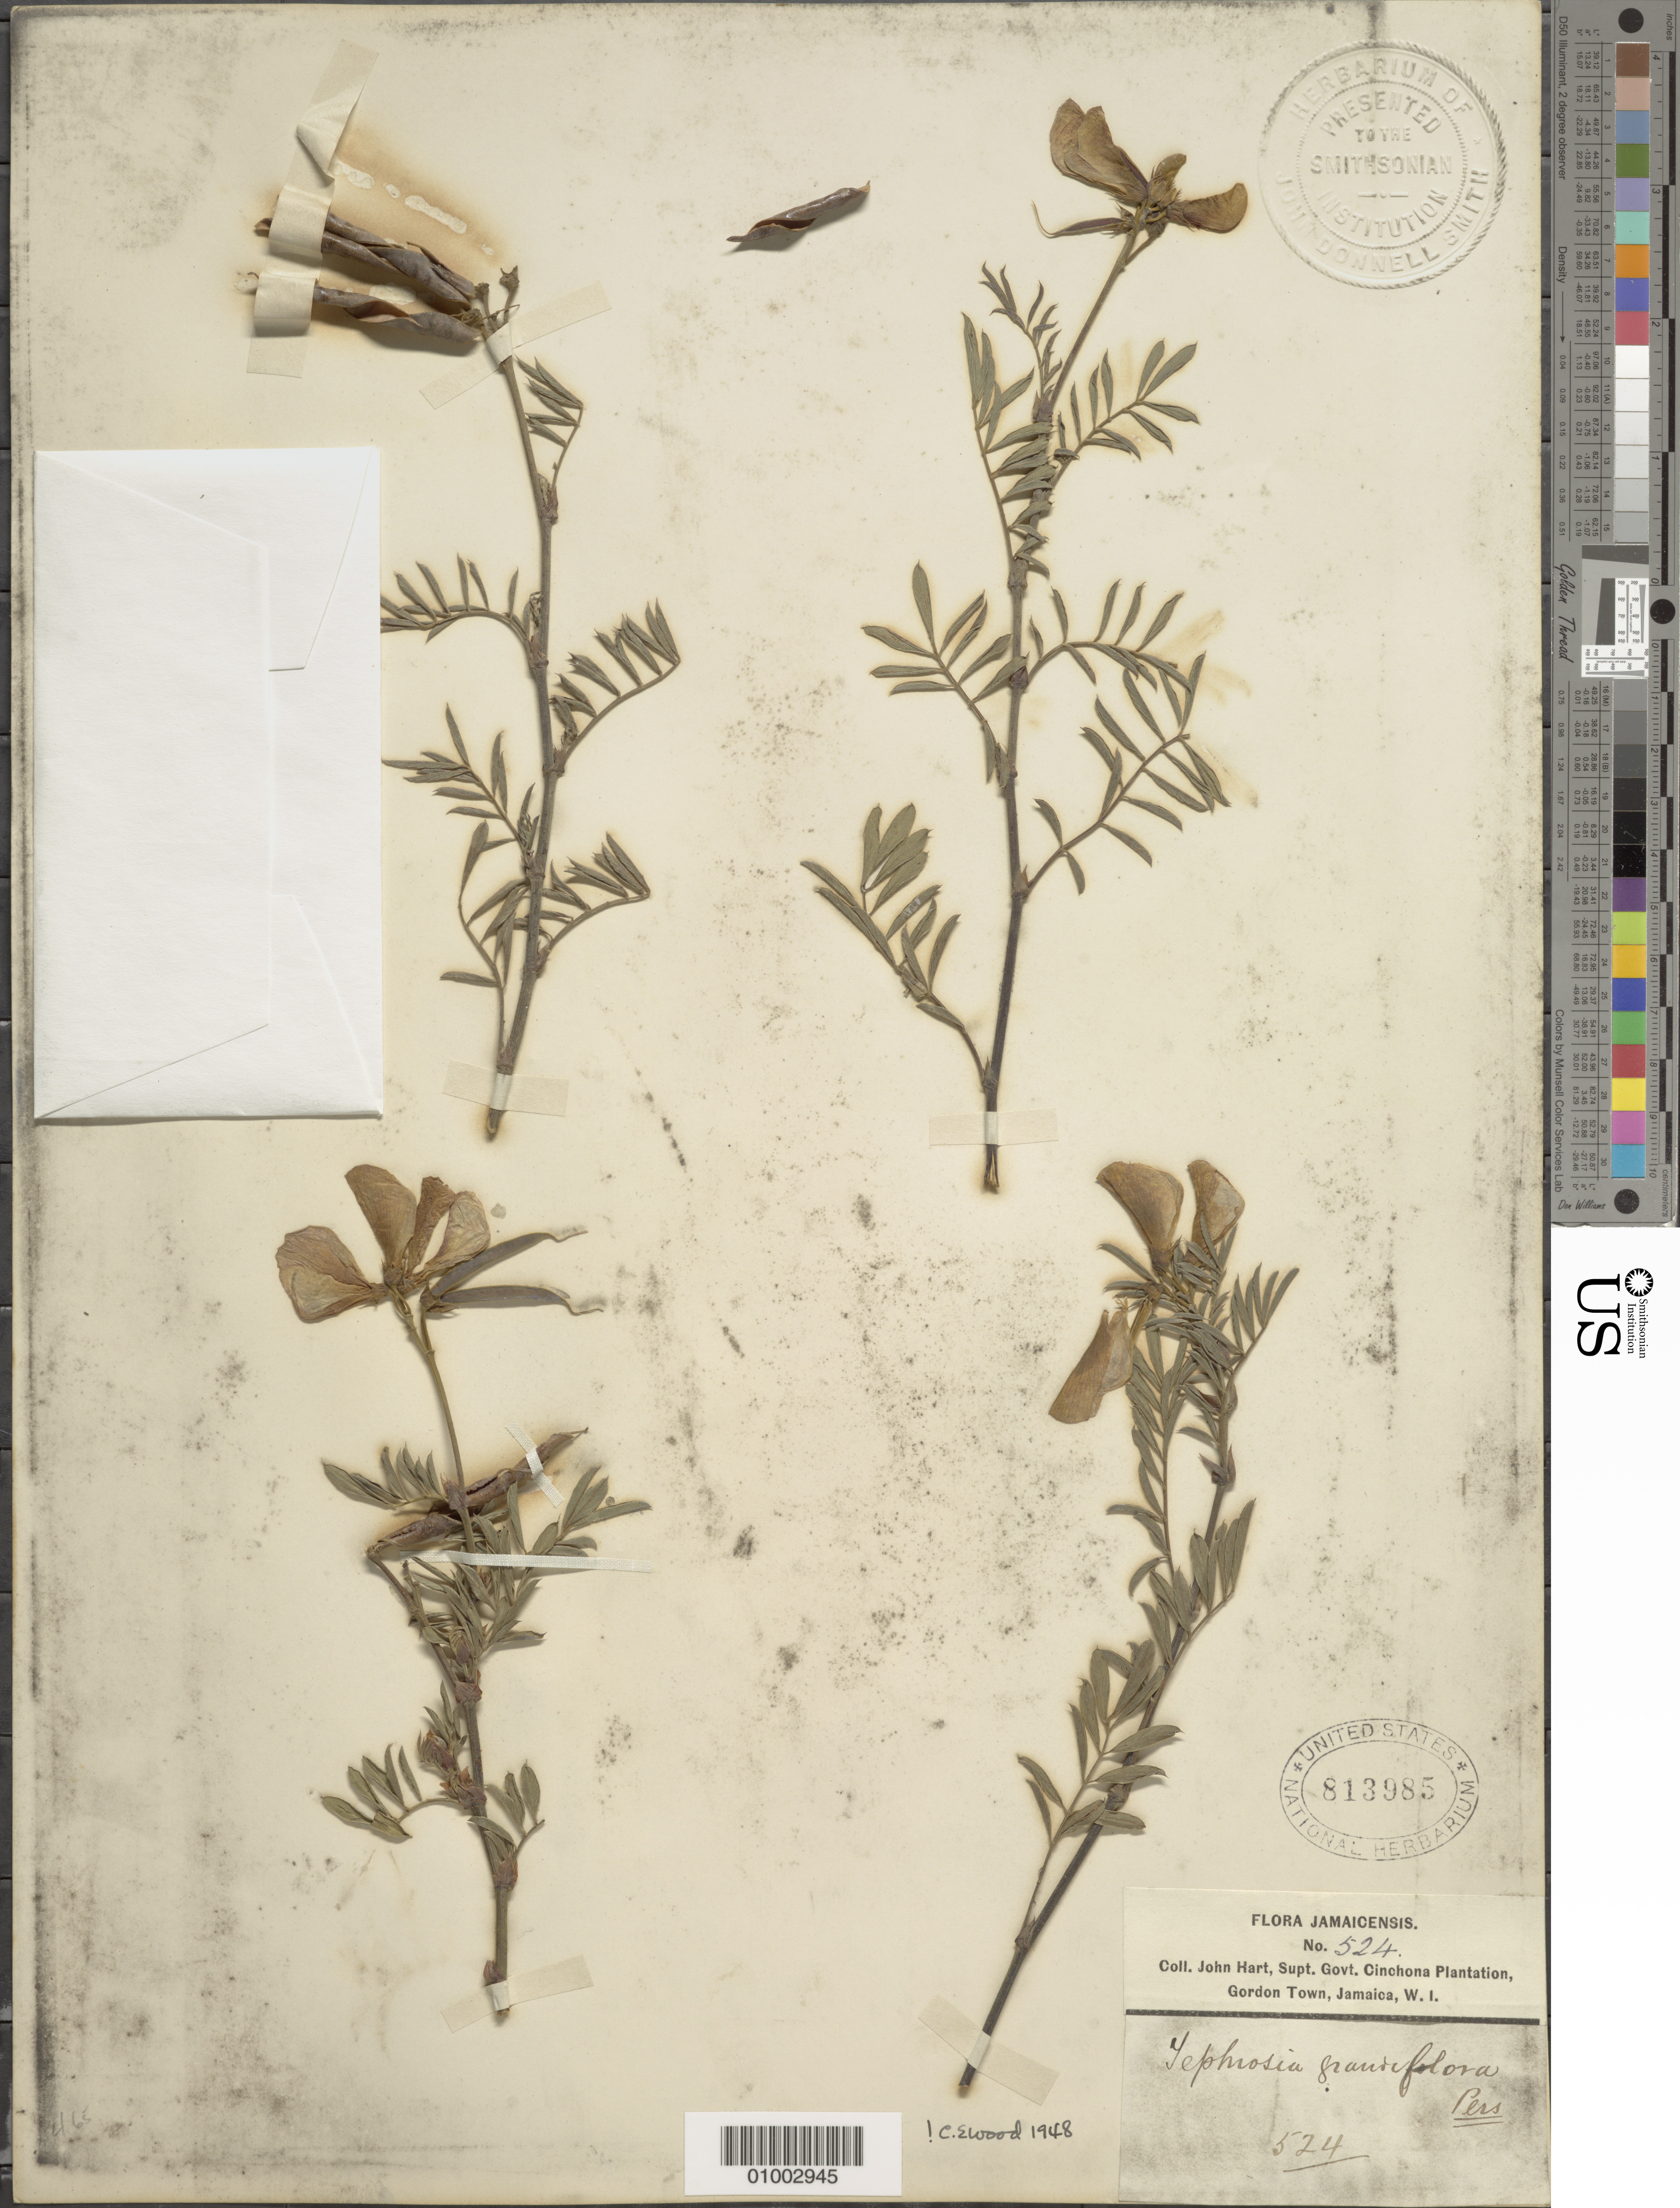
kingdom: Plantae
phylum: Tracheophyta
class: Magnoliopsida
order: Fabales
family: Fabaceae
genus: Tephrosia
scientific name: Tephrosia grandiflora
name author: (Vahl) Pers.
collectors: J. Hart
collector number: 524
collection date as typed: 1881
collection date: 1881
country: Jamaica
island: Jamaica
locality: Cinchona Plantation, Gordon Town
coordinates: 0 N, 0 E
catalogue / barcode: US 813985